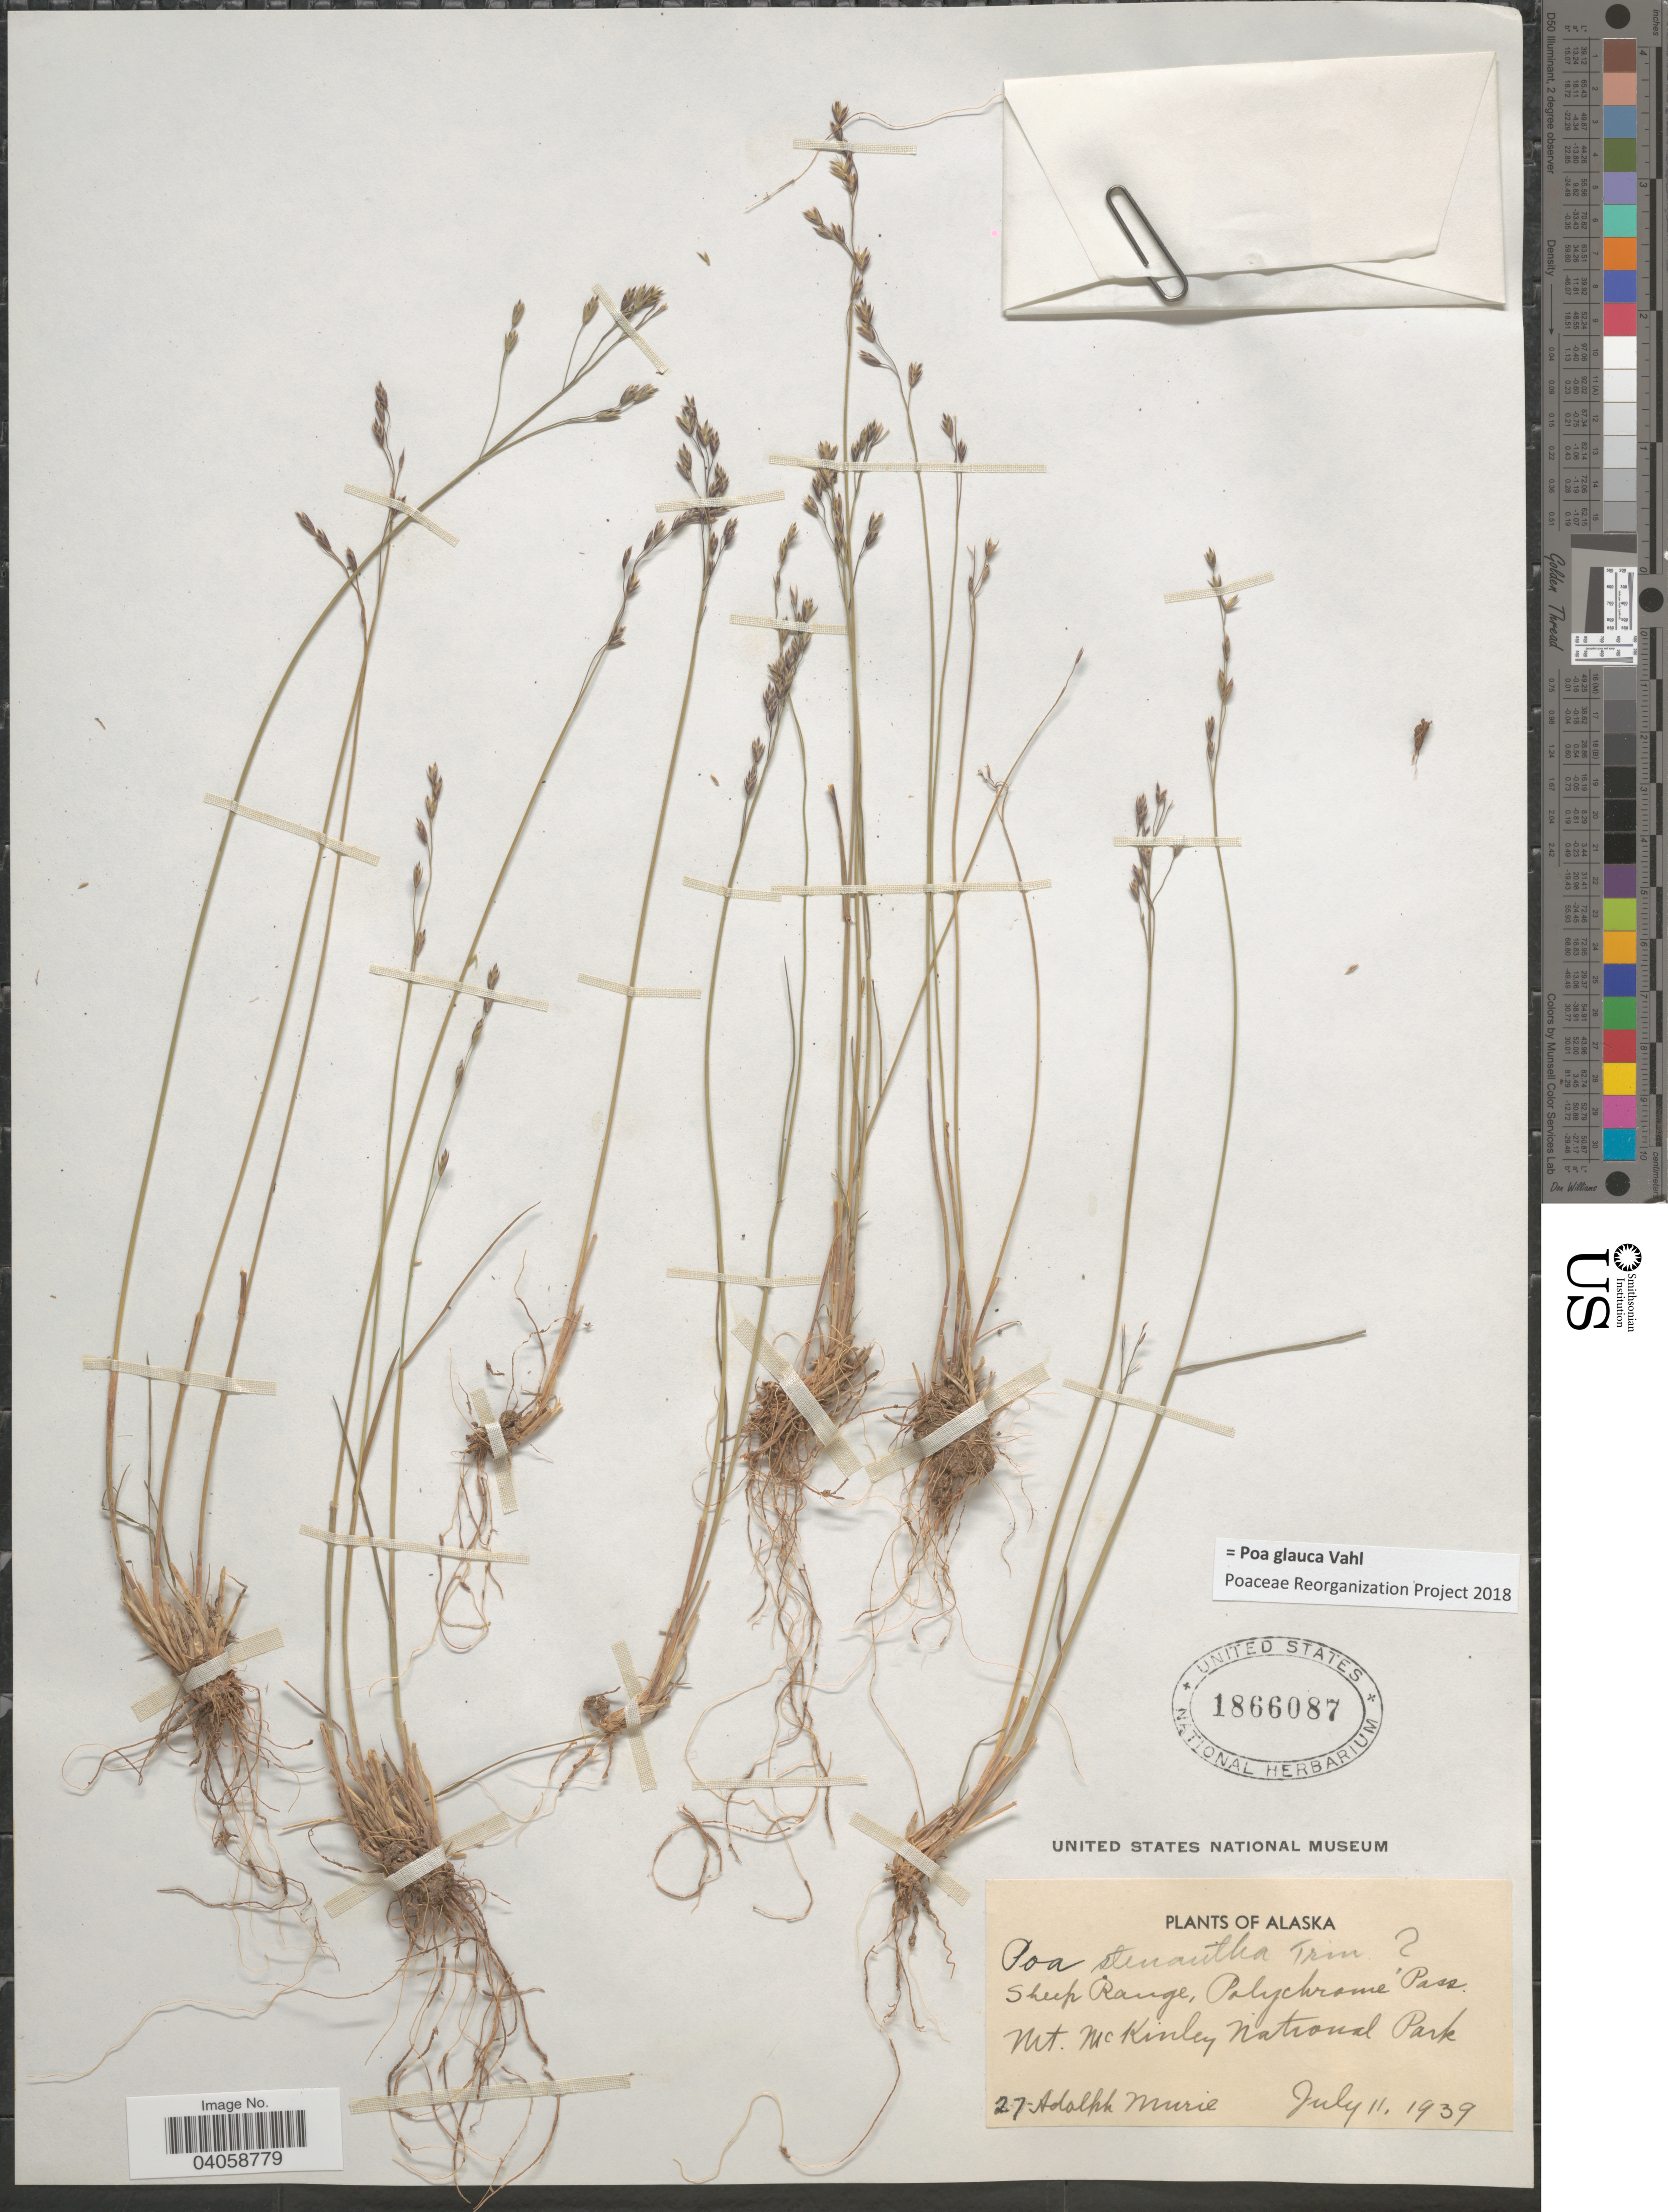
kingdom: Plantae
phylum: Tracheophyta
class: Liliopsida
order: Poales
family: Poaceae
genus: Poa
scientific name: Poa glauca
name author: Vahl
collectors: A. Murie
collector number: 27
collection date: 1939-07-11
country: United States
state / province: Alaska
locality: Sheep Range, Polychrome Pass. Mt. McKinley National Park.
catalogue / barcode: US 1866087